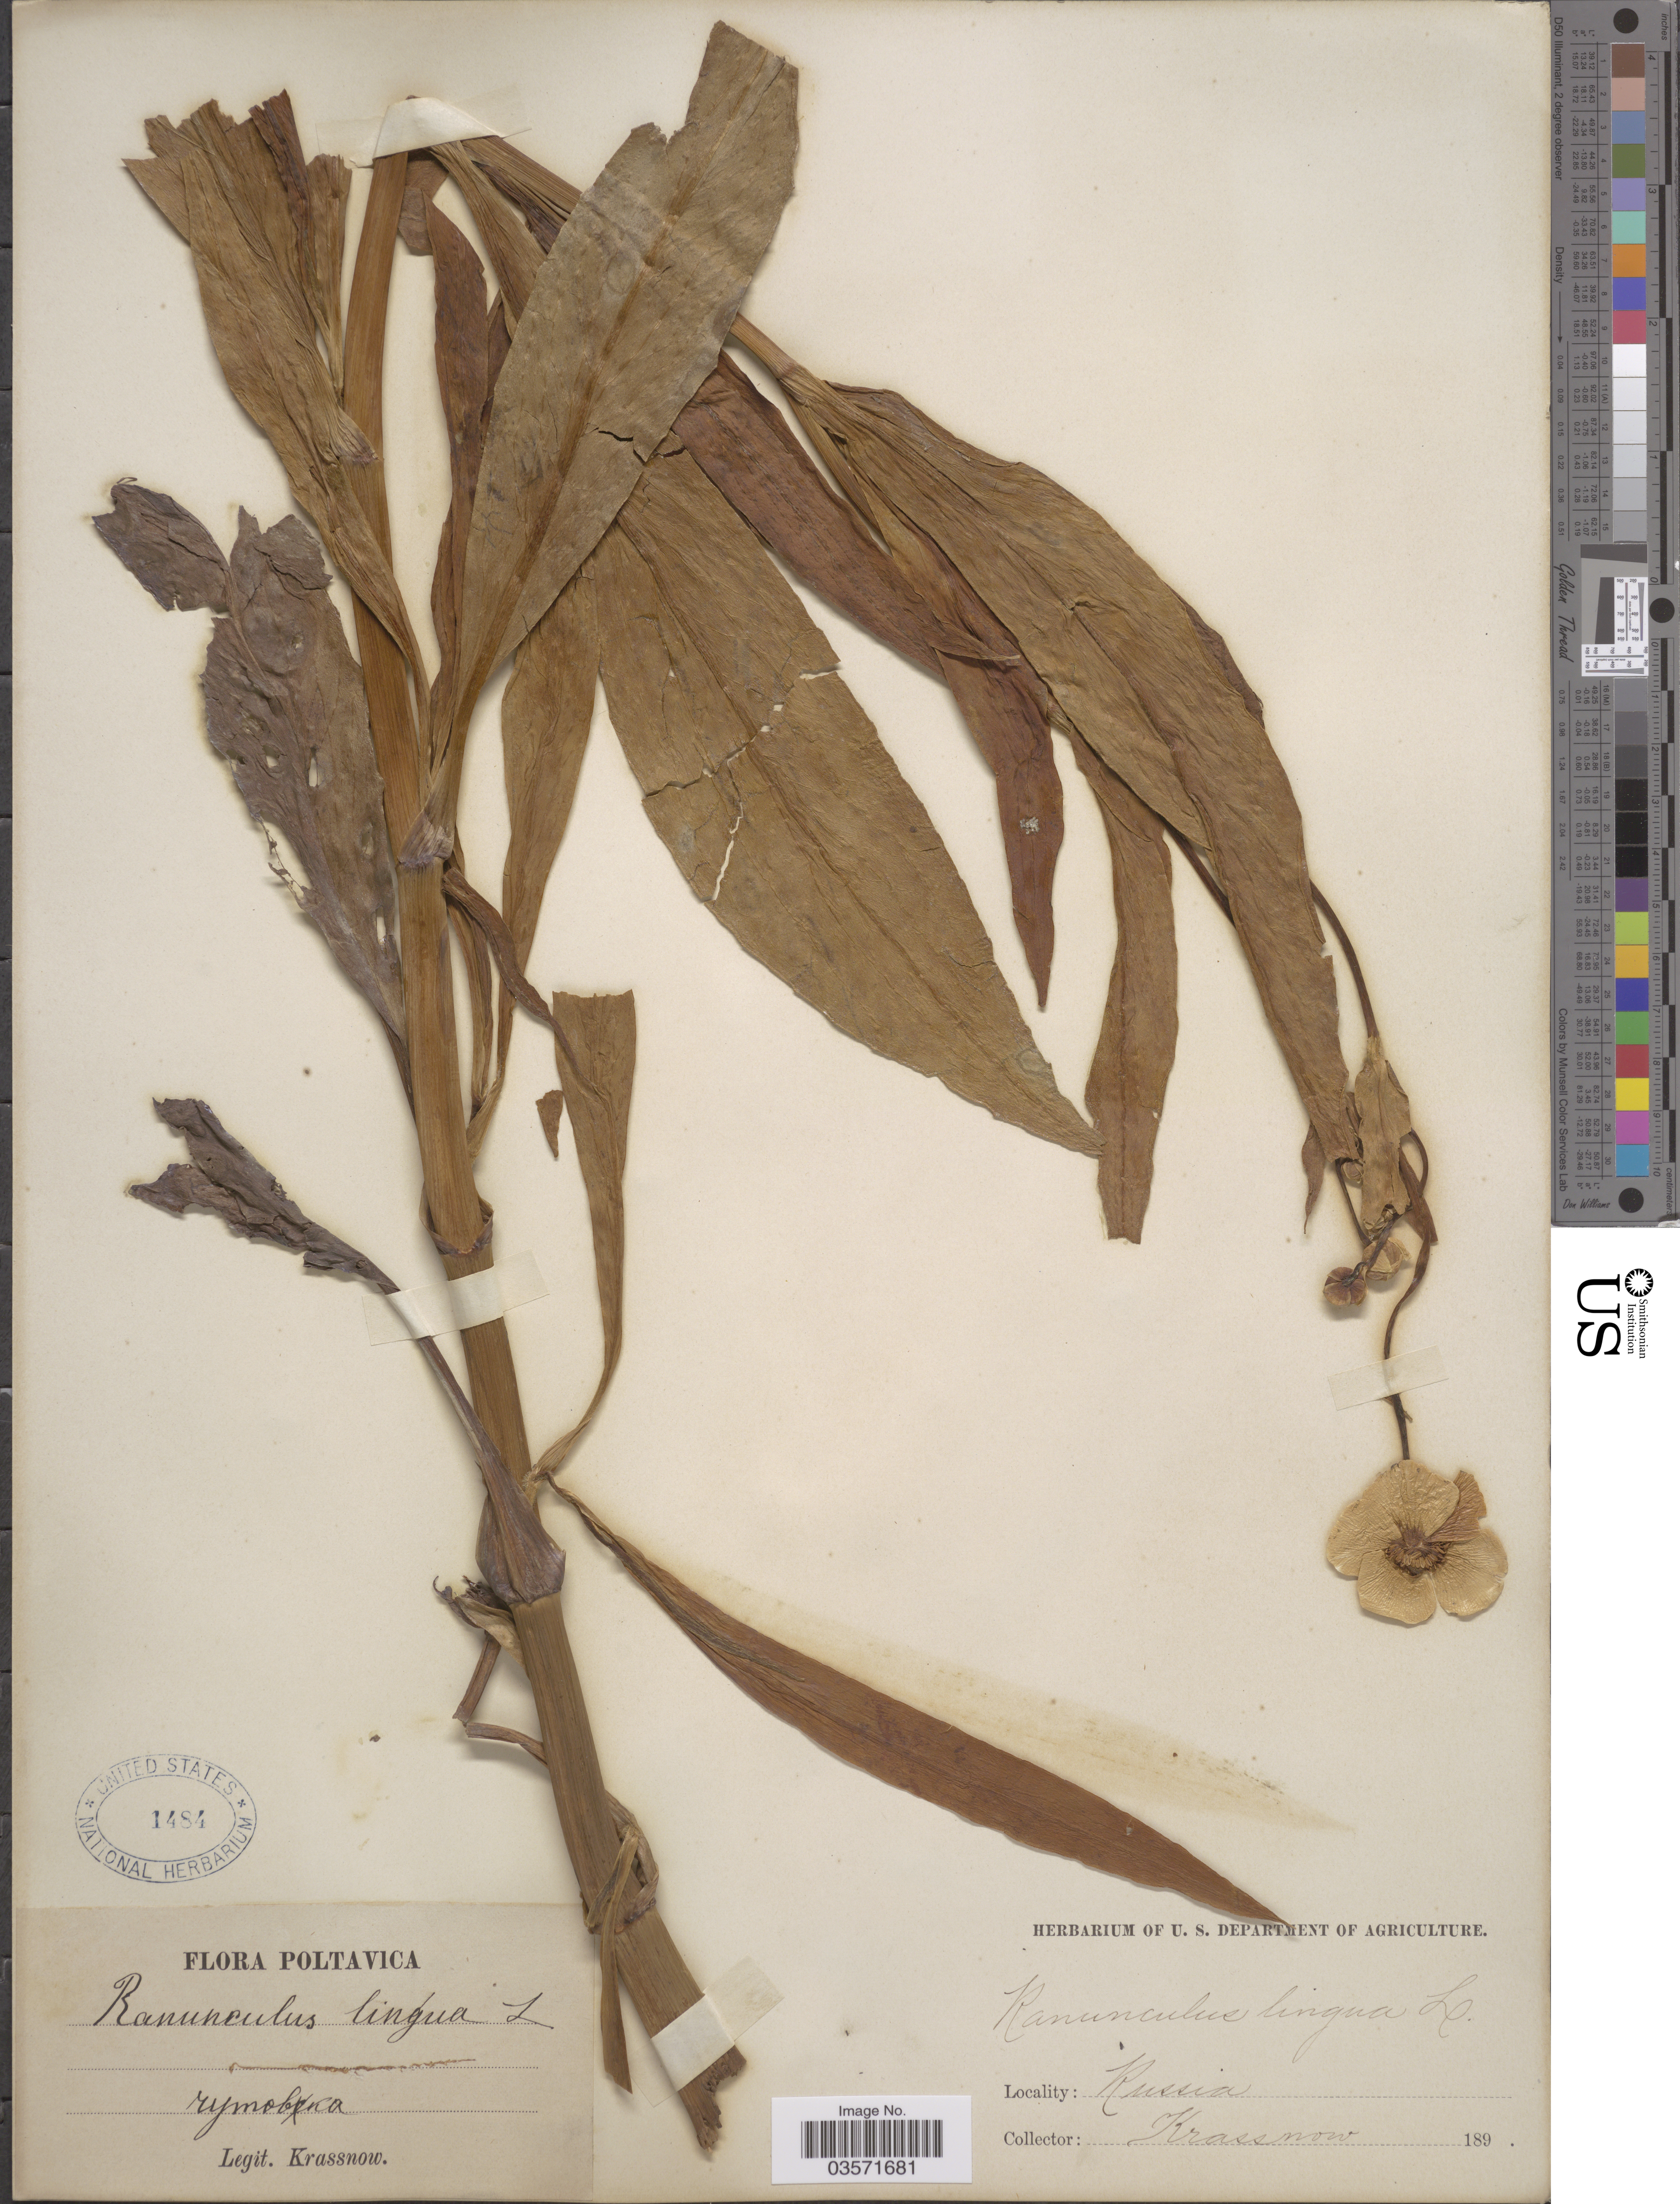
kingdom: Plantae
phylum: Tracheophyta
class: Magnoliopsida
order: Ranunculales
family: Ranunculaceae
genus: Ranunculus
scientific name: Ranunculus lingua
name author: L.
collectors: -. Krassnow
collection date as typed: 189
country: Ukraine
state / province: Poltava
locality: Chutovka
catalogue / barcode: US 1484